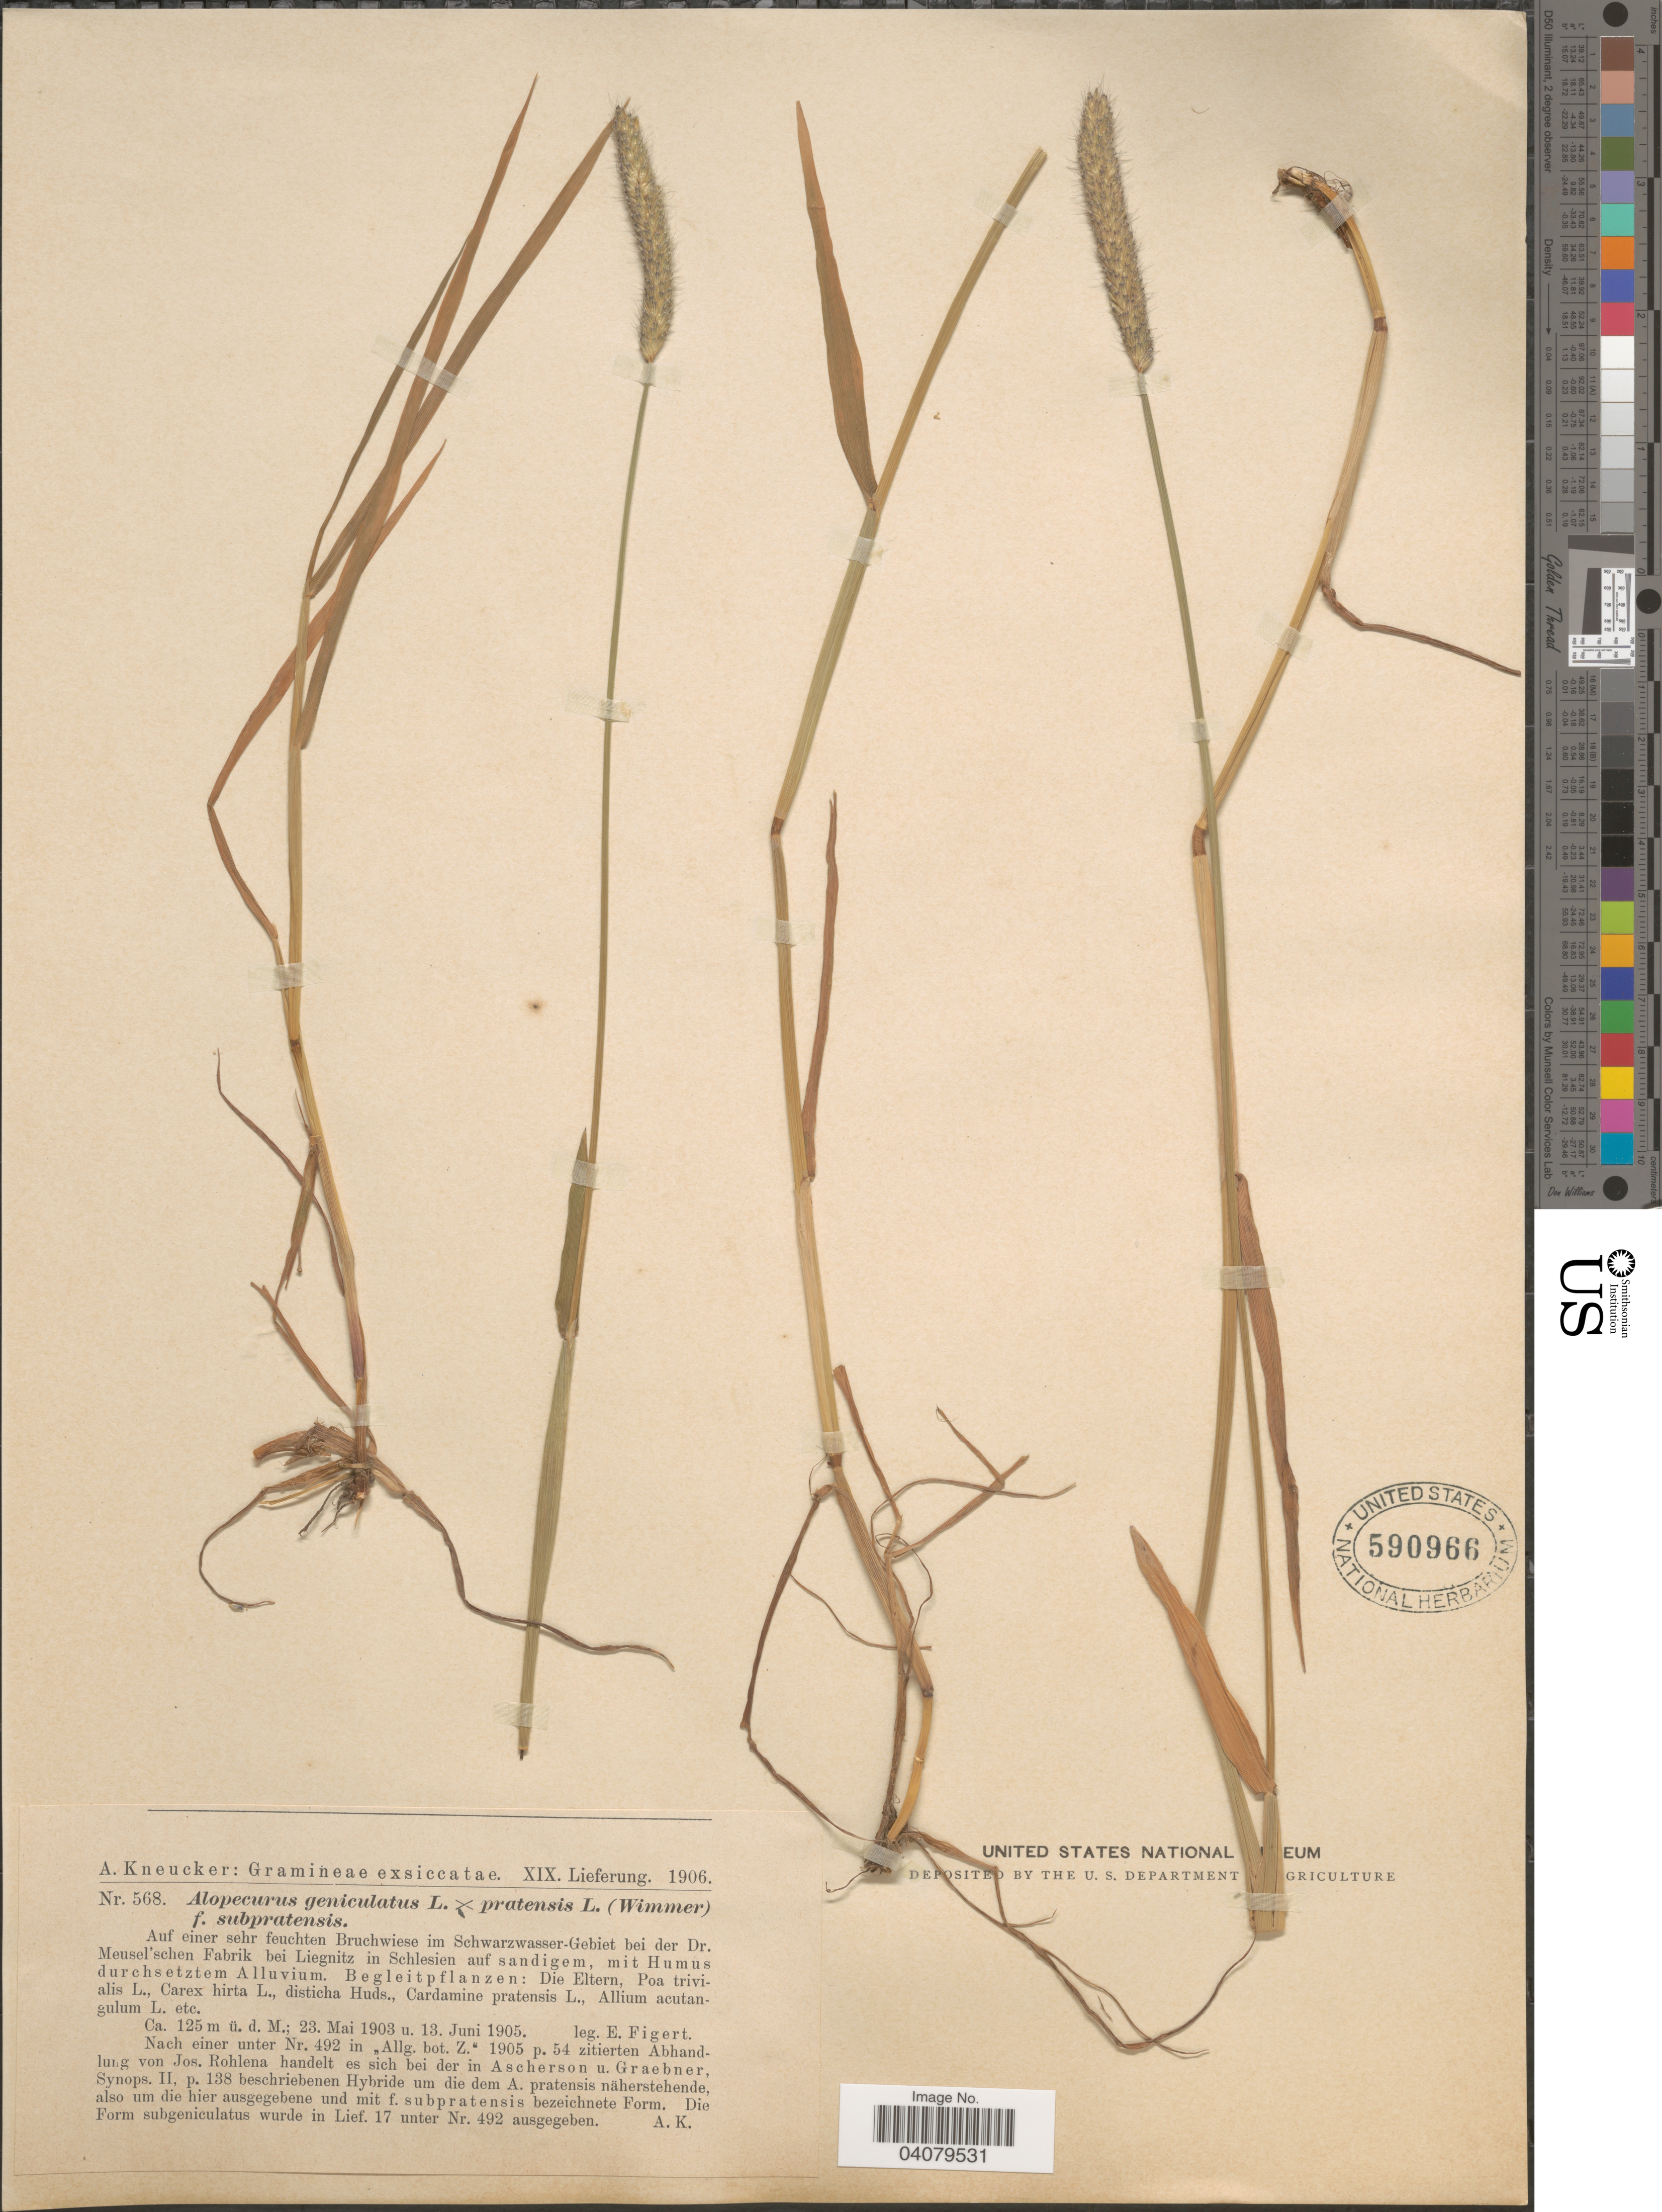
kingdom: Plantae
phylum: Tracheophyta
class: Liliopsida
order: Poales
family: Poaceae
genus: Alopecurus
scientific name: Alopecurus geniculatus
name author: L.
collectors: E. Figert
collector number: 568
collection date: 1903-05-23/1905-06-13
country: Germany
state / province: Schleswig-Holstein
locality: Auf einer sehr feuchten Bruchwiese im Schwarzwasser-Gebiet bei der Dr. Meusel'schen Fabrik bei Liegnitz in Schlesien auf sandigen.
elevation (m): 125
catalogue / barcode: US 590966